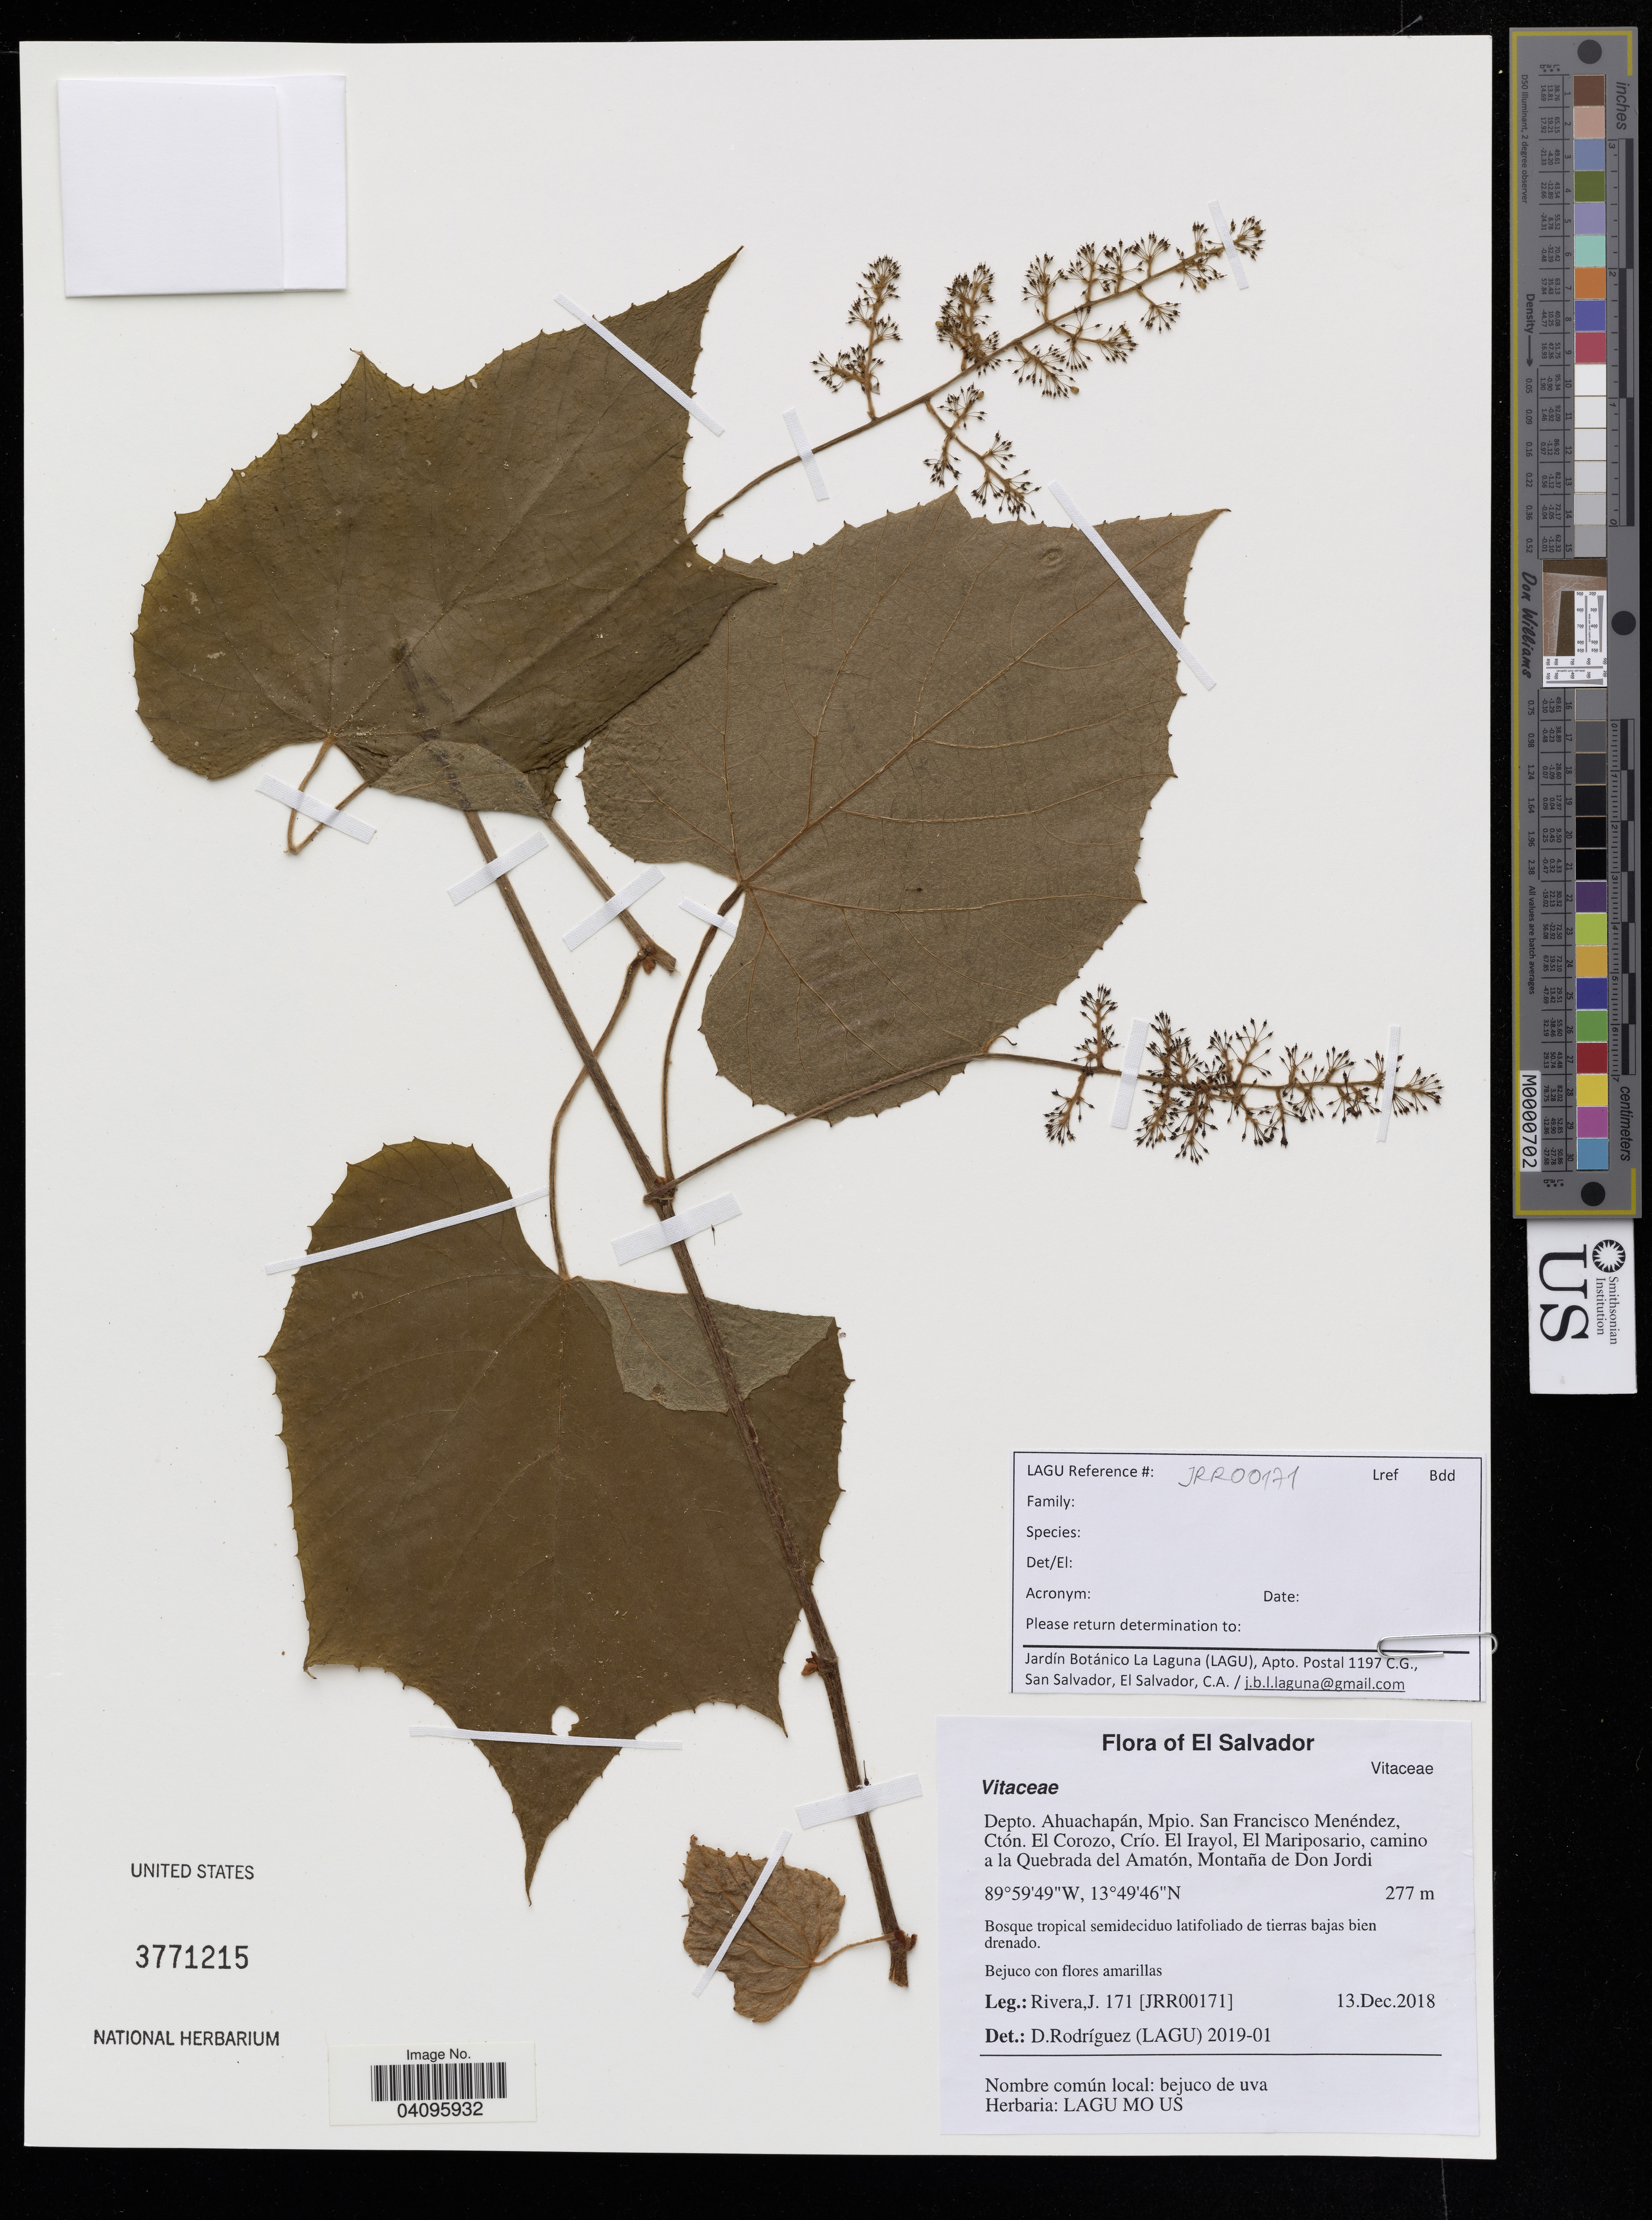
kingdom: Plantae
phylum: Tracheophyta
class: Magnoliopsida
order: Vitales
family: Vitaceae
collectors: J. Rivera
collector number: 171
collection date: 2018-12-13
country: El Salvador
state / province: Ahuachapan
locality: Mpio. San Francisco Menéndez, Ctón. El Corozo, Crío. El Irayol, El Mariposario, camino a la Quebrada del Amatón, Montaña de Don Jordi.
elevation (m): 277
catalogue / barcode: US 3771215